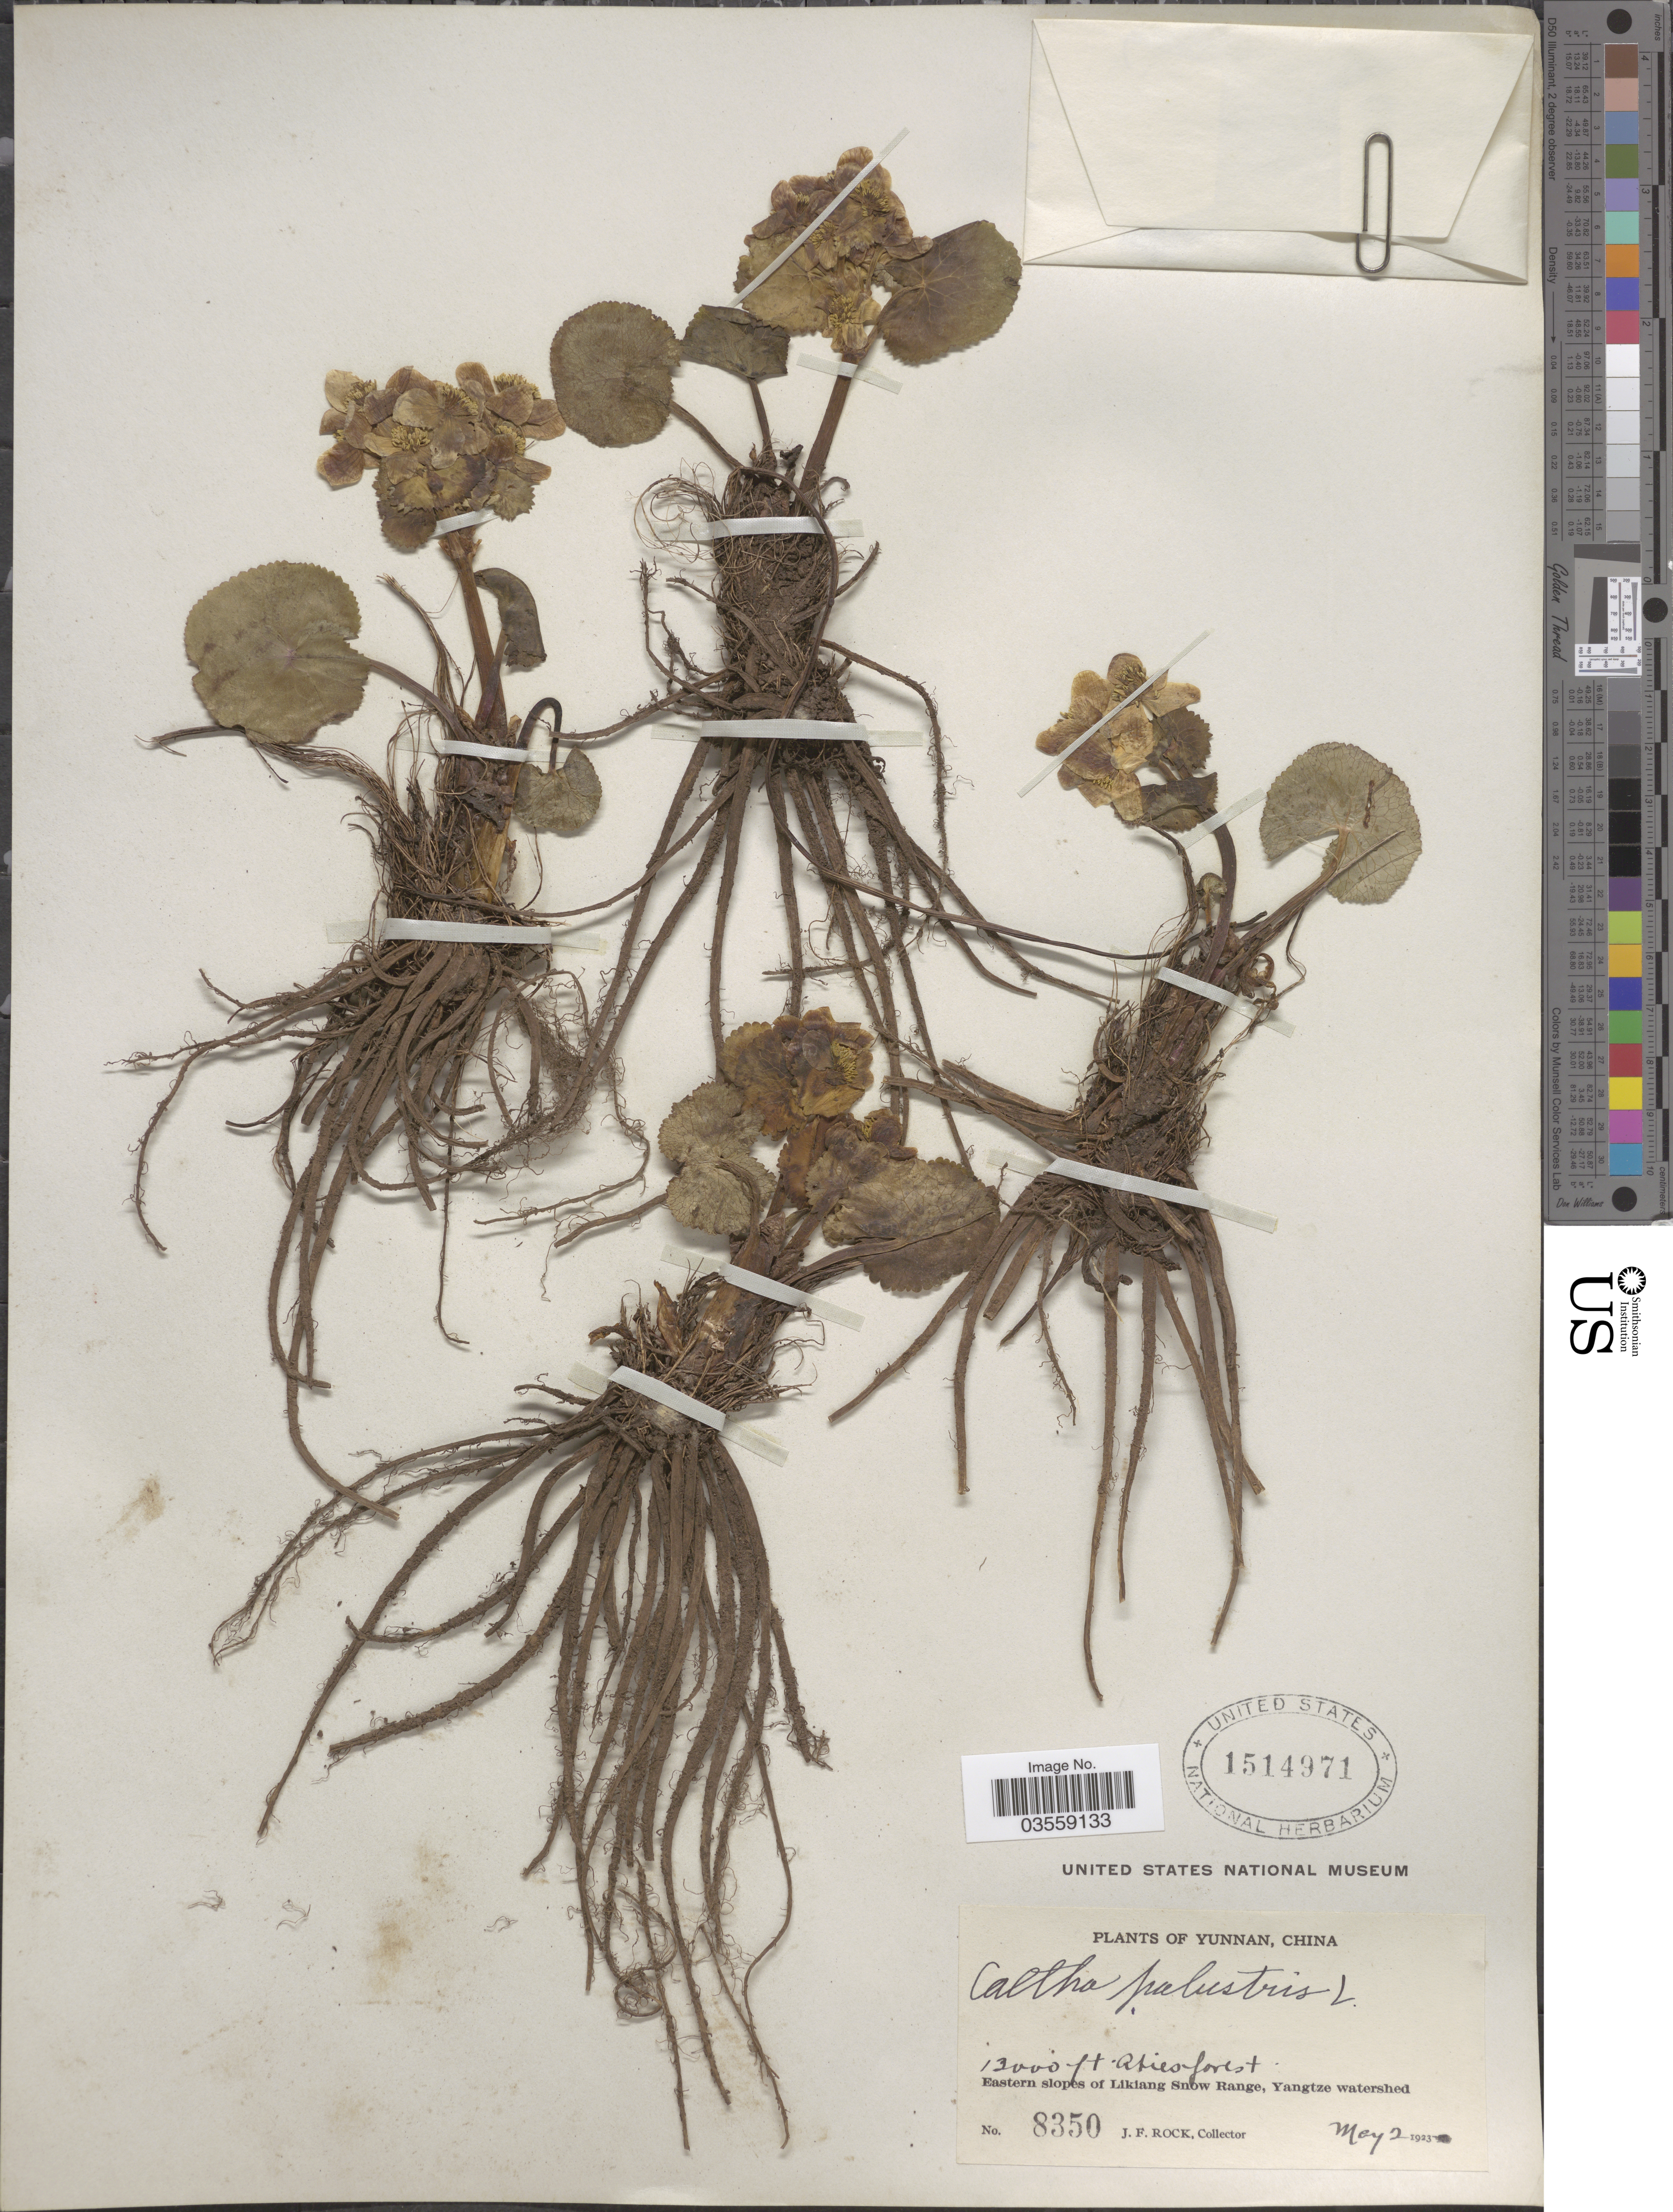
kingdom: Plantae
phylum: Tracheophyta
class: Magnoliopsida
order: Ranunculales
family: Ranunculaceae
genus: Caltha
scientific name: Caltha palustris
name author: L.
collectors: J. Rock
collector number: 8350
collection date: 1923-05-02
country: China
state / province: Yunnan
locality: Eastern slopes of Likiang Snow Range, Yangtze watershed.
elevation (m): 3962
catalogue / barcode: US 1514971